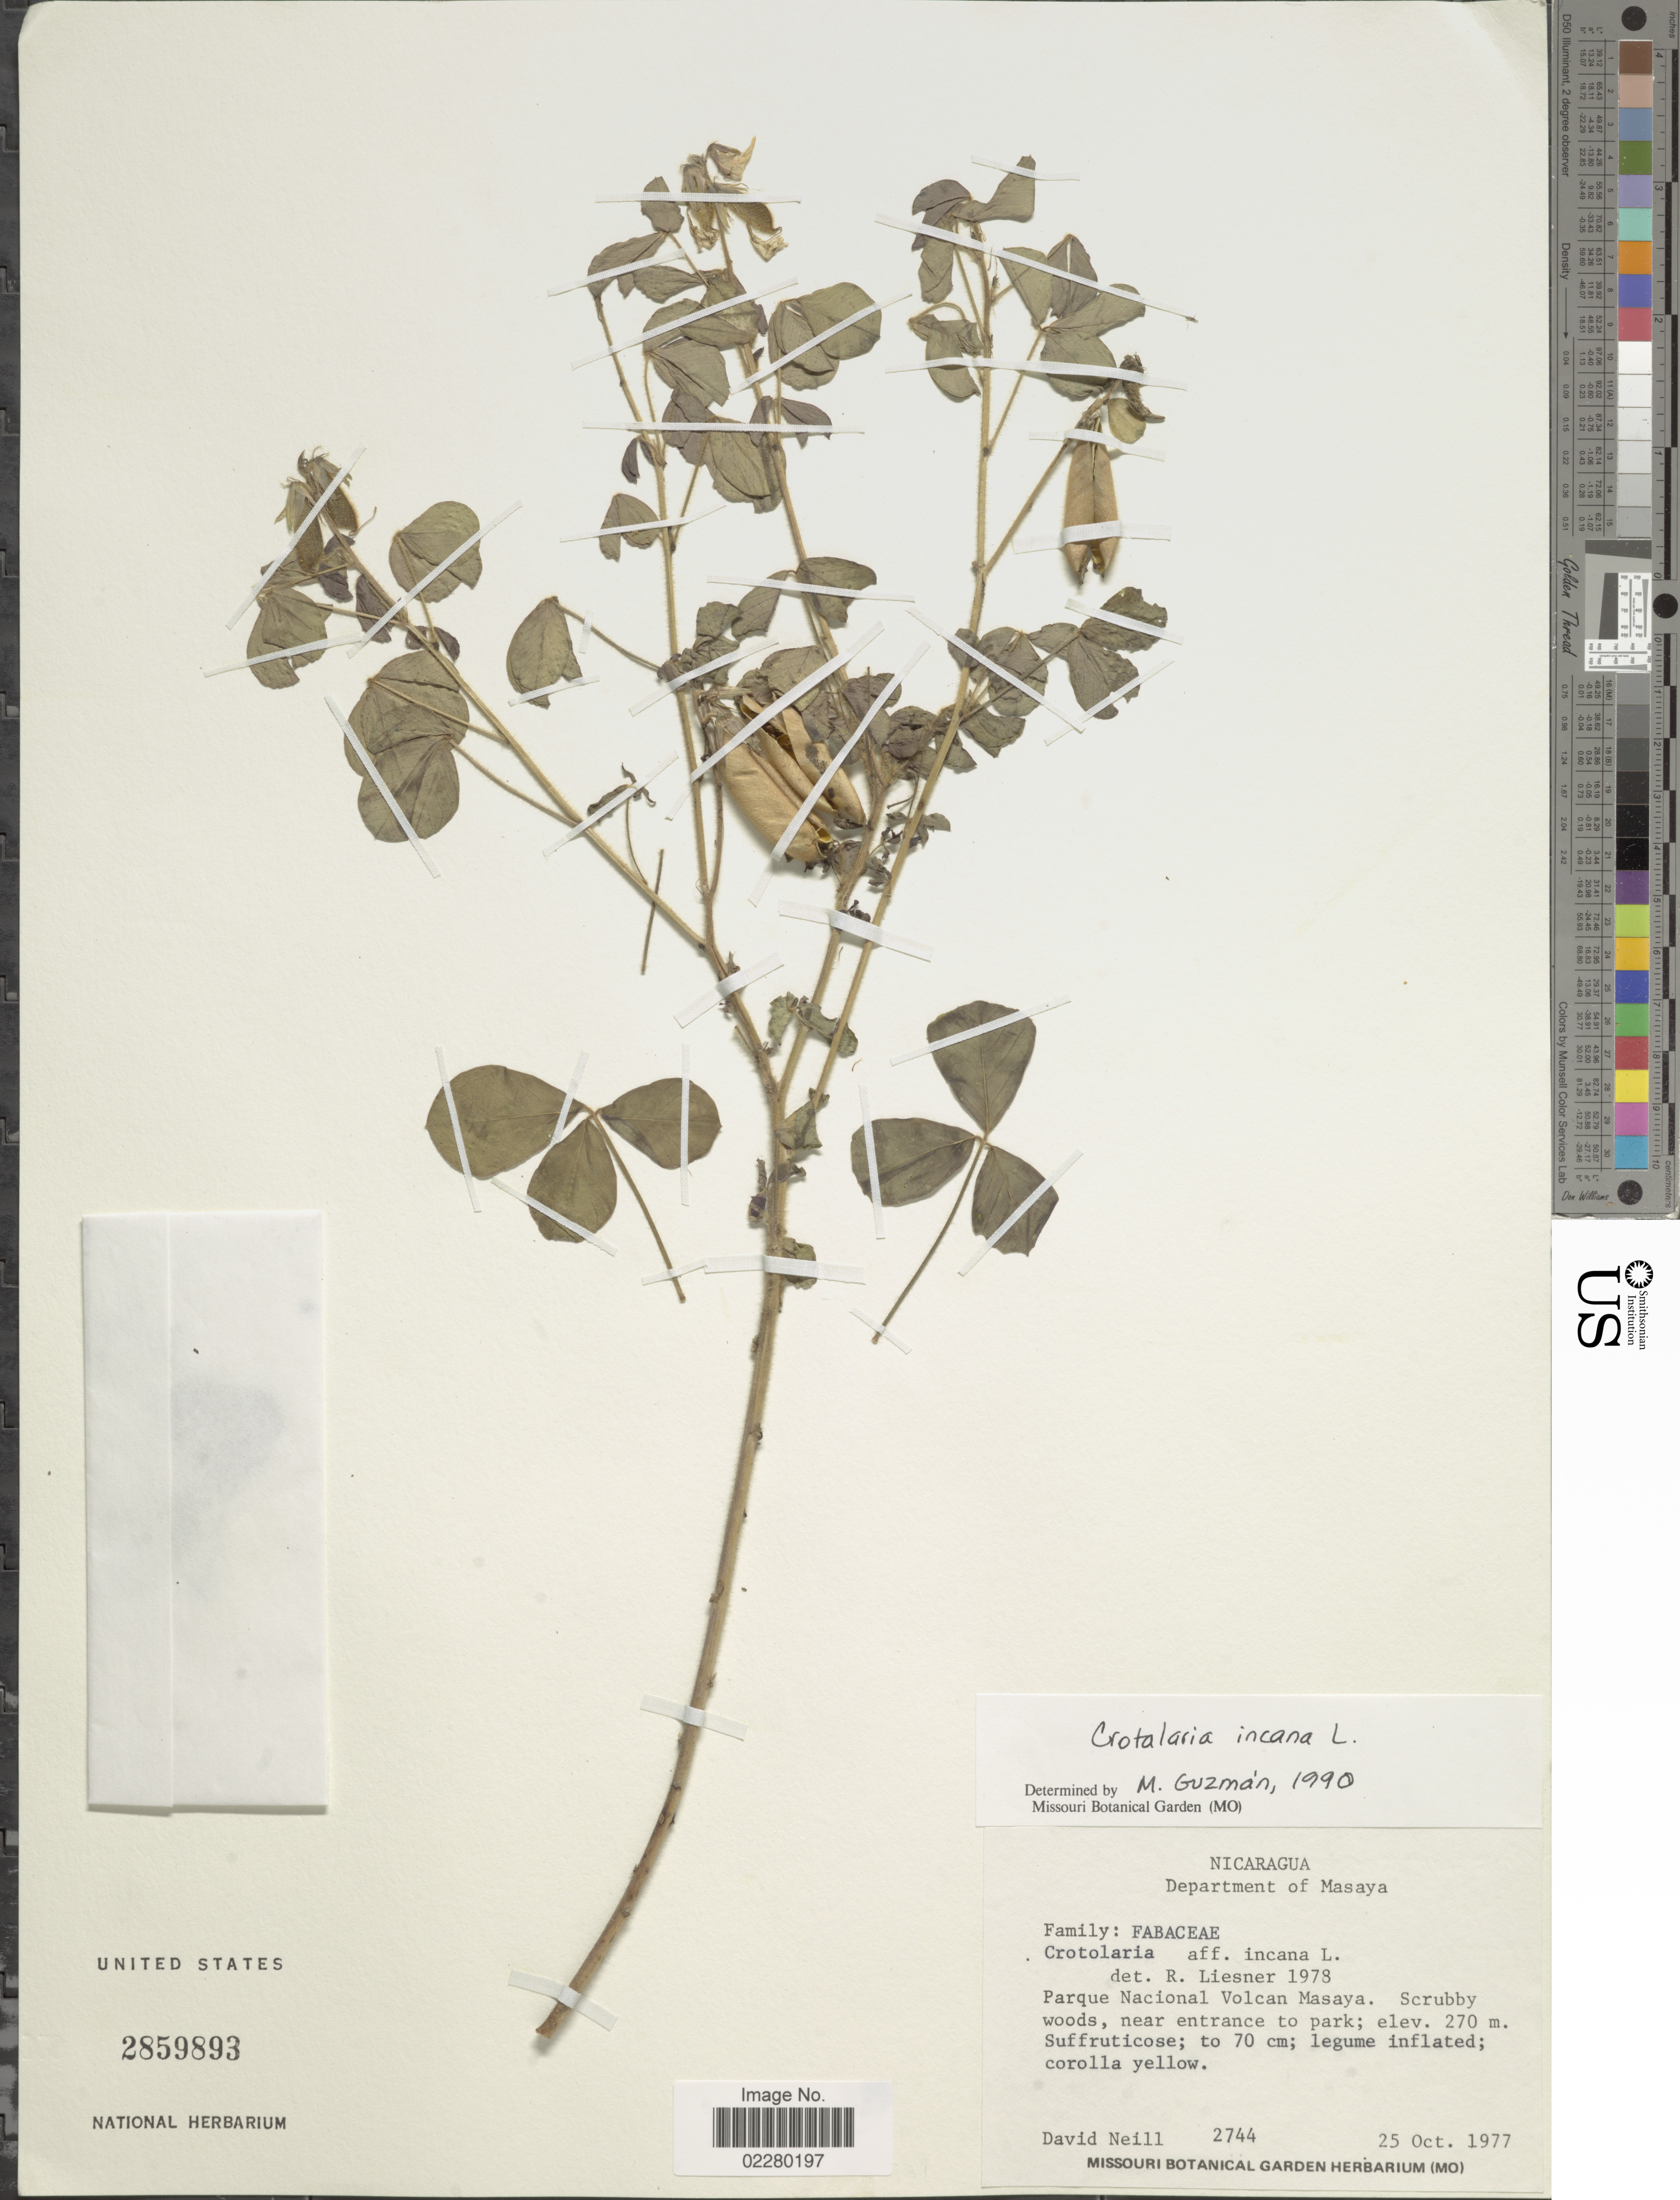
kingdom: Plantae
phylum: Tracheophyta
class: Magnoliopsida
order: Fabales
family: Fabaceae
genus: Crotalaria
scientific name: Crotalaria incana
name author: L.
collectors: D. A. Neill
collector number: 2744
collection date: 1977-10-25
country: Nicaragua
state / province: Masaya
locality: Department of Masaya. Parque Nacional Volcan Masaya.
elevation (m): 270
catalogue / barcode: US 2859893